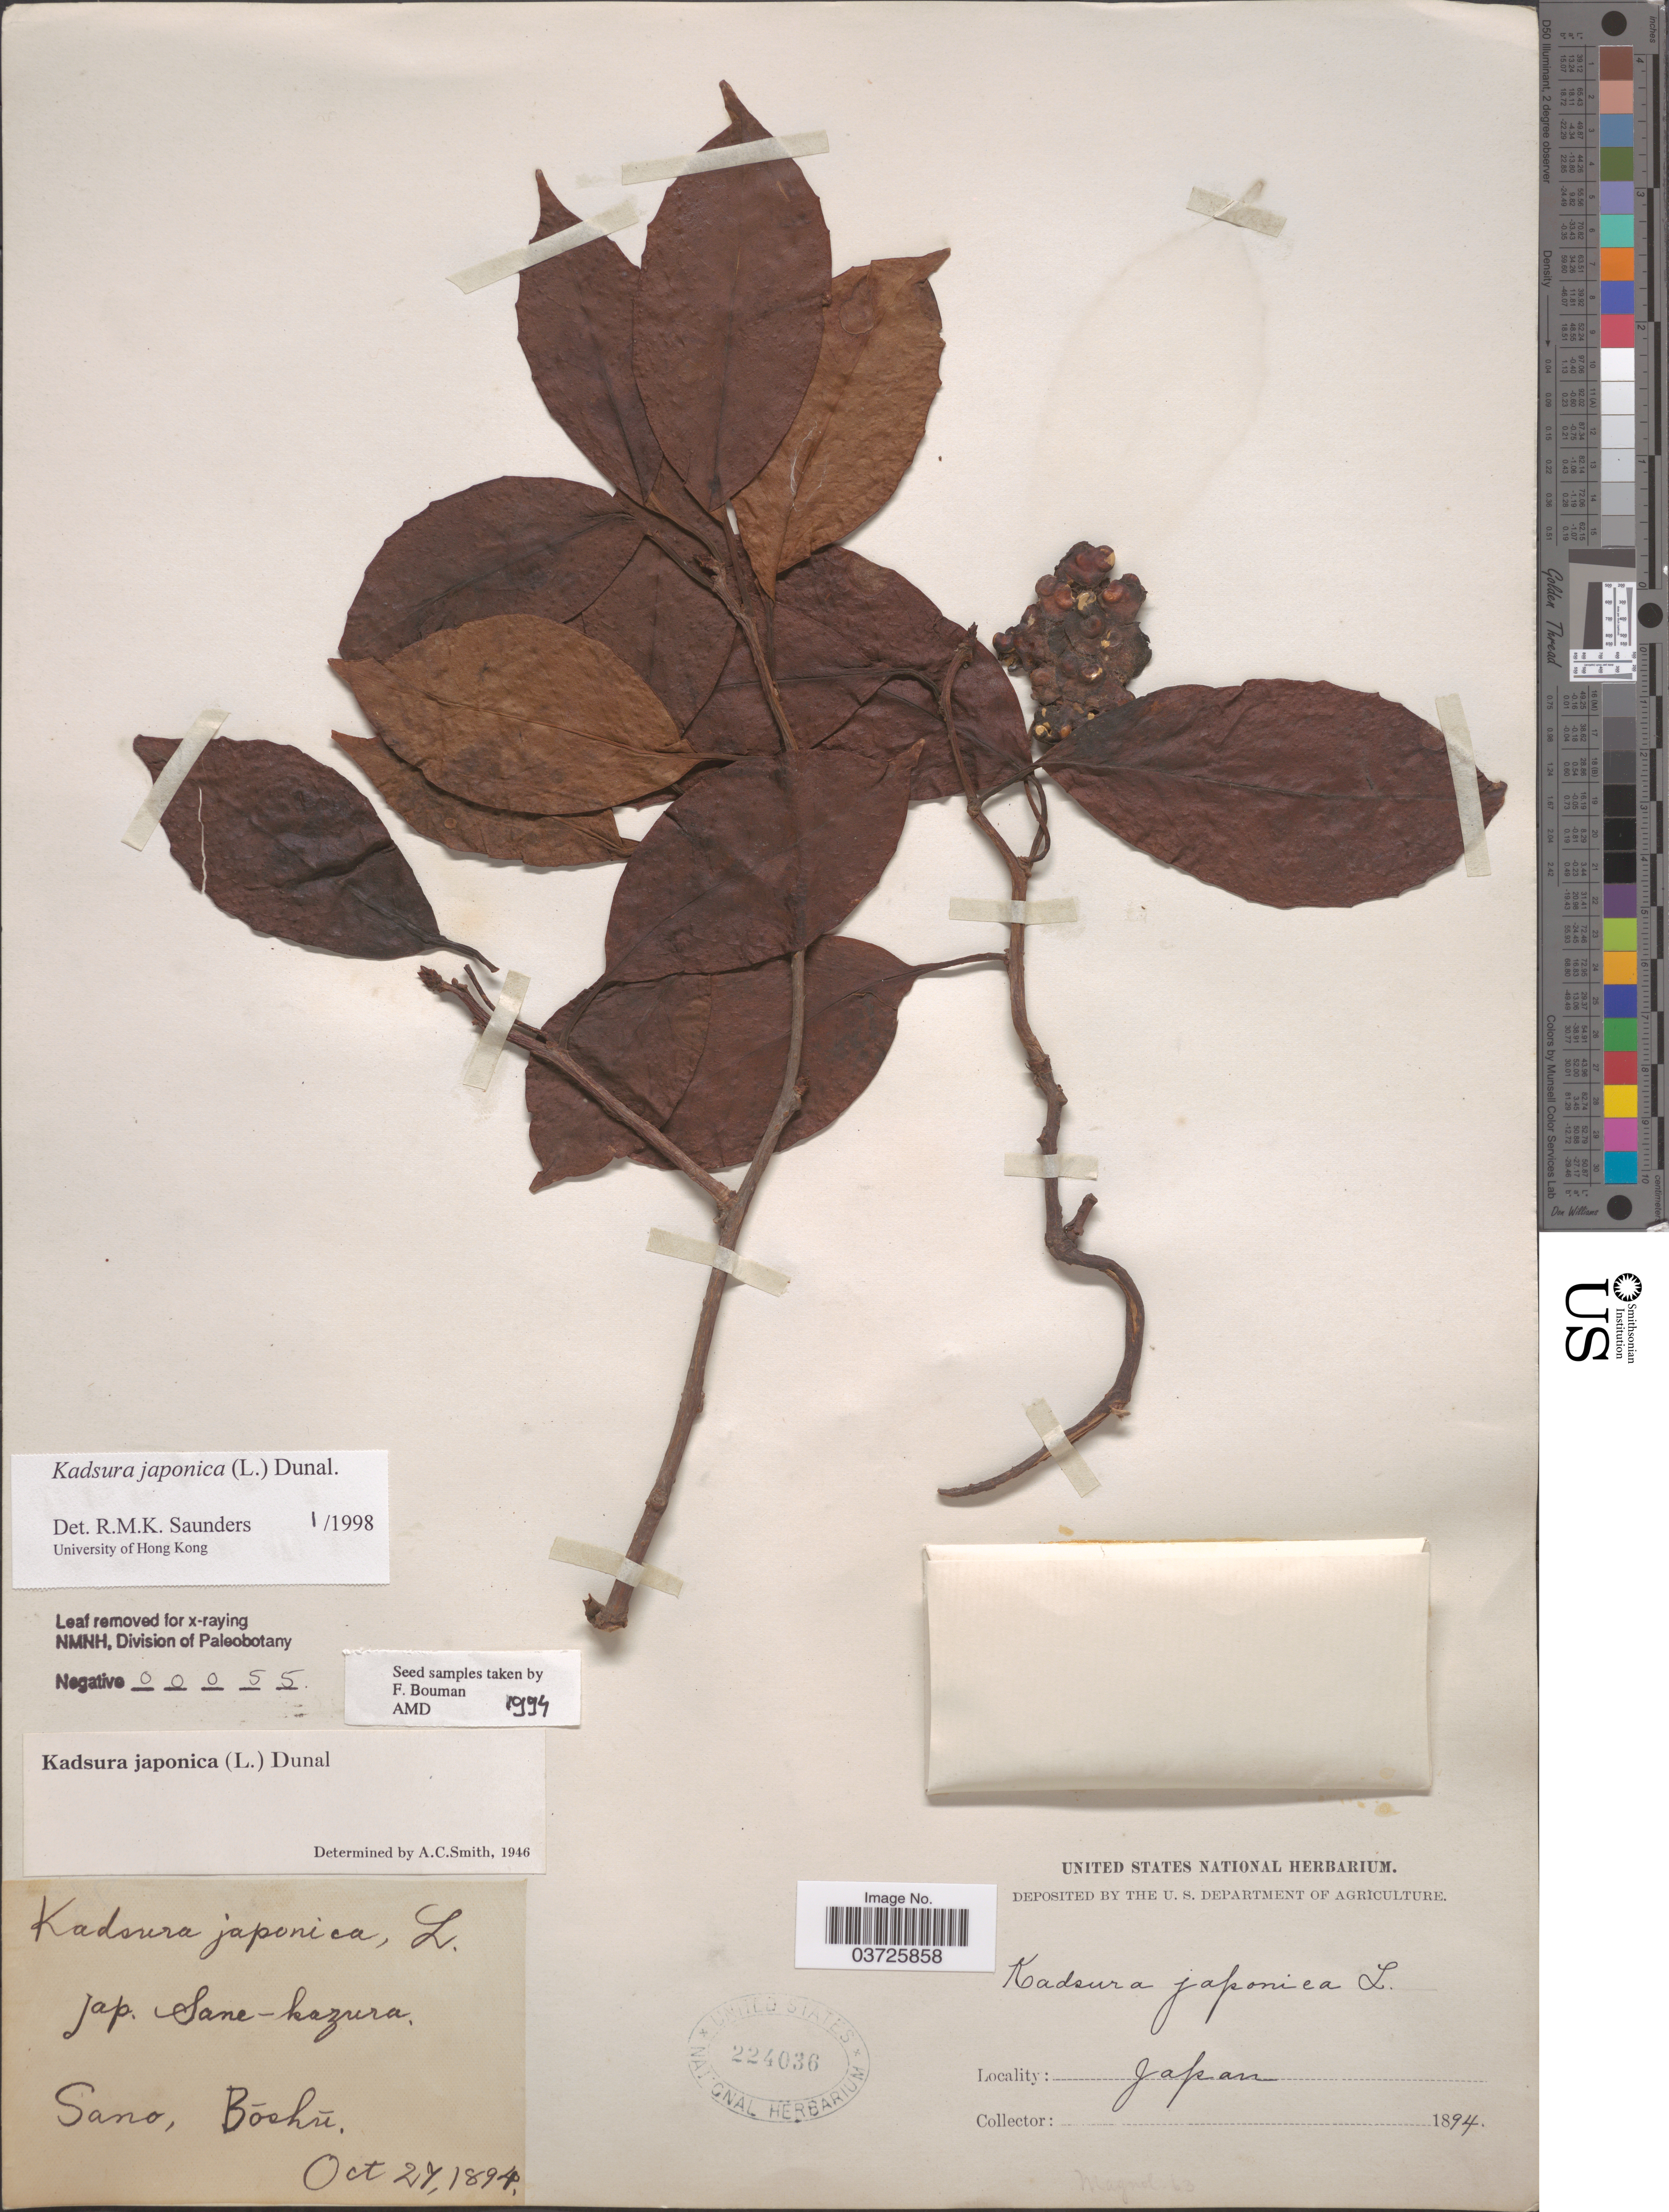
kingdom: Plantae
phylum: Tracheophyta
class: Magnoliopsida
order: Austrobaileyales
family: Schisandraceae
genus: Kadsura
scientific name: Kadsura japonica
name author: (L.) Dunal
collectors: ex herb. United States National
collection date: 1894-10-27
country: Japan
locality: Sano, Bōshū.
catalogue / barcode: US 224036